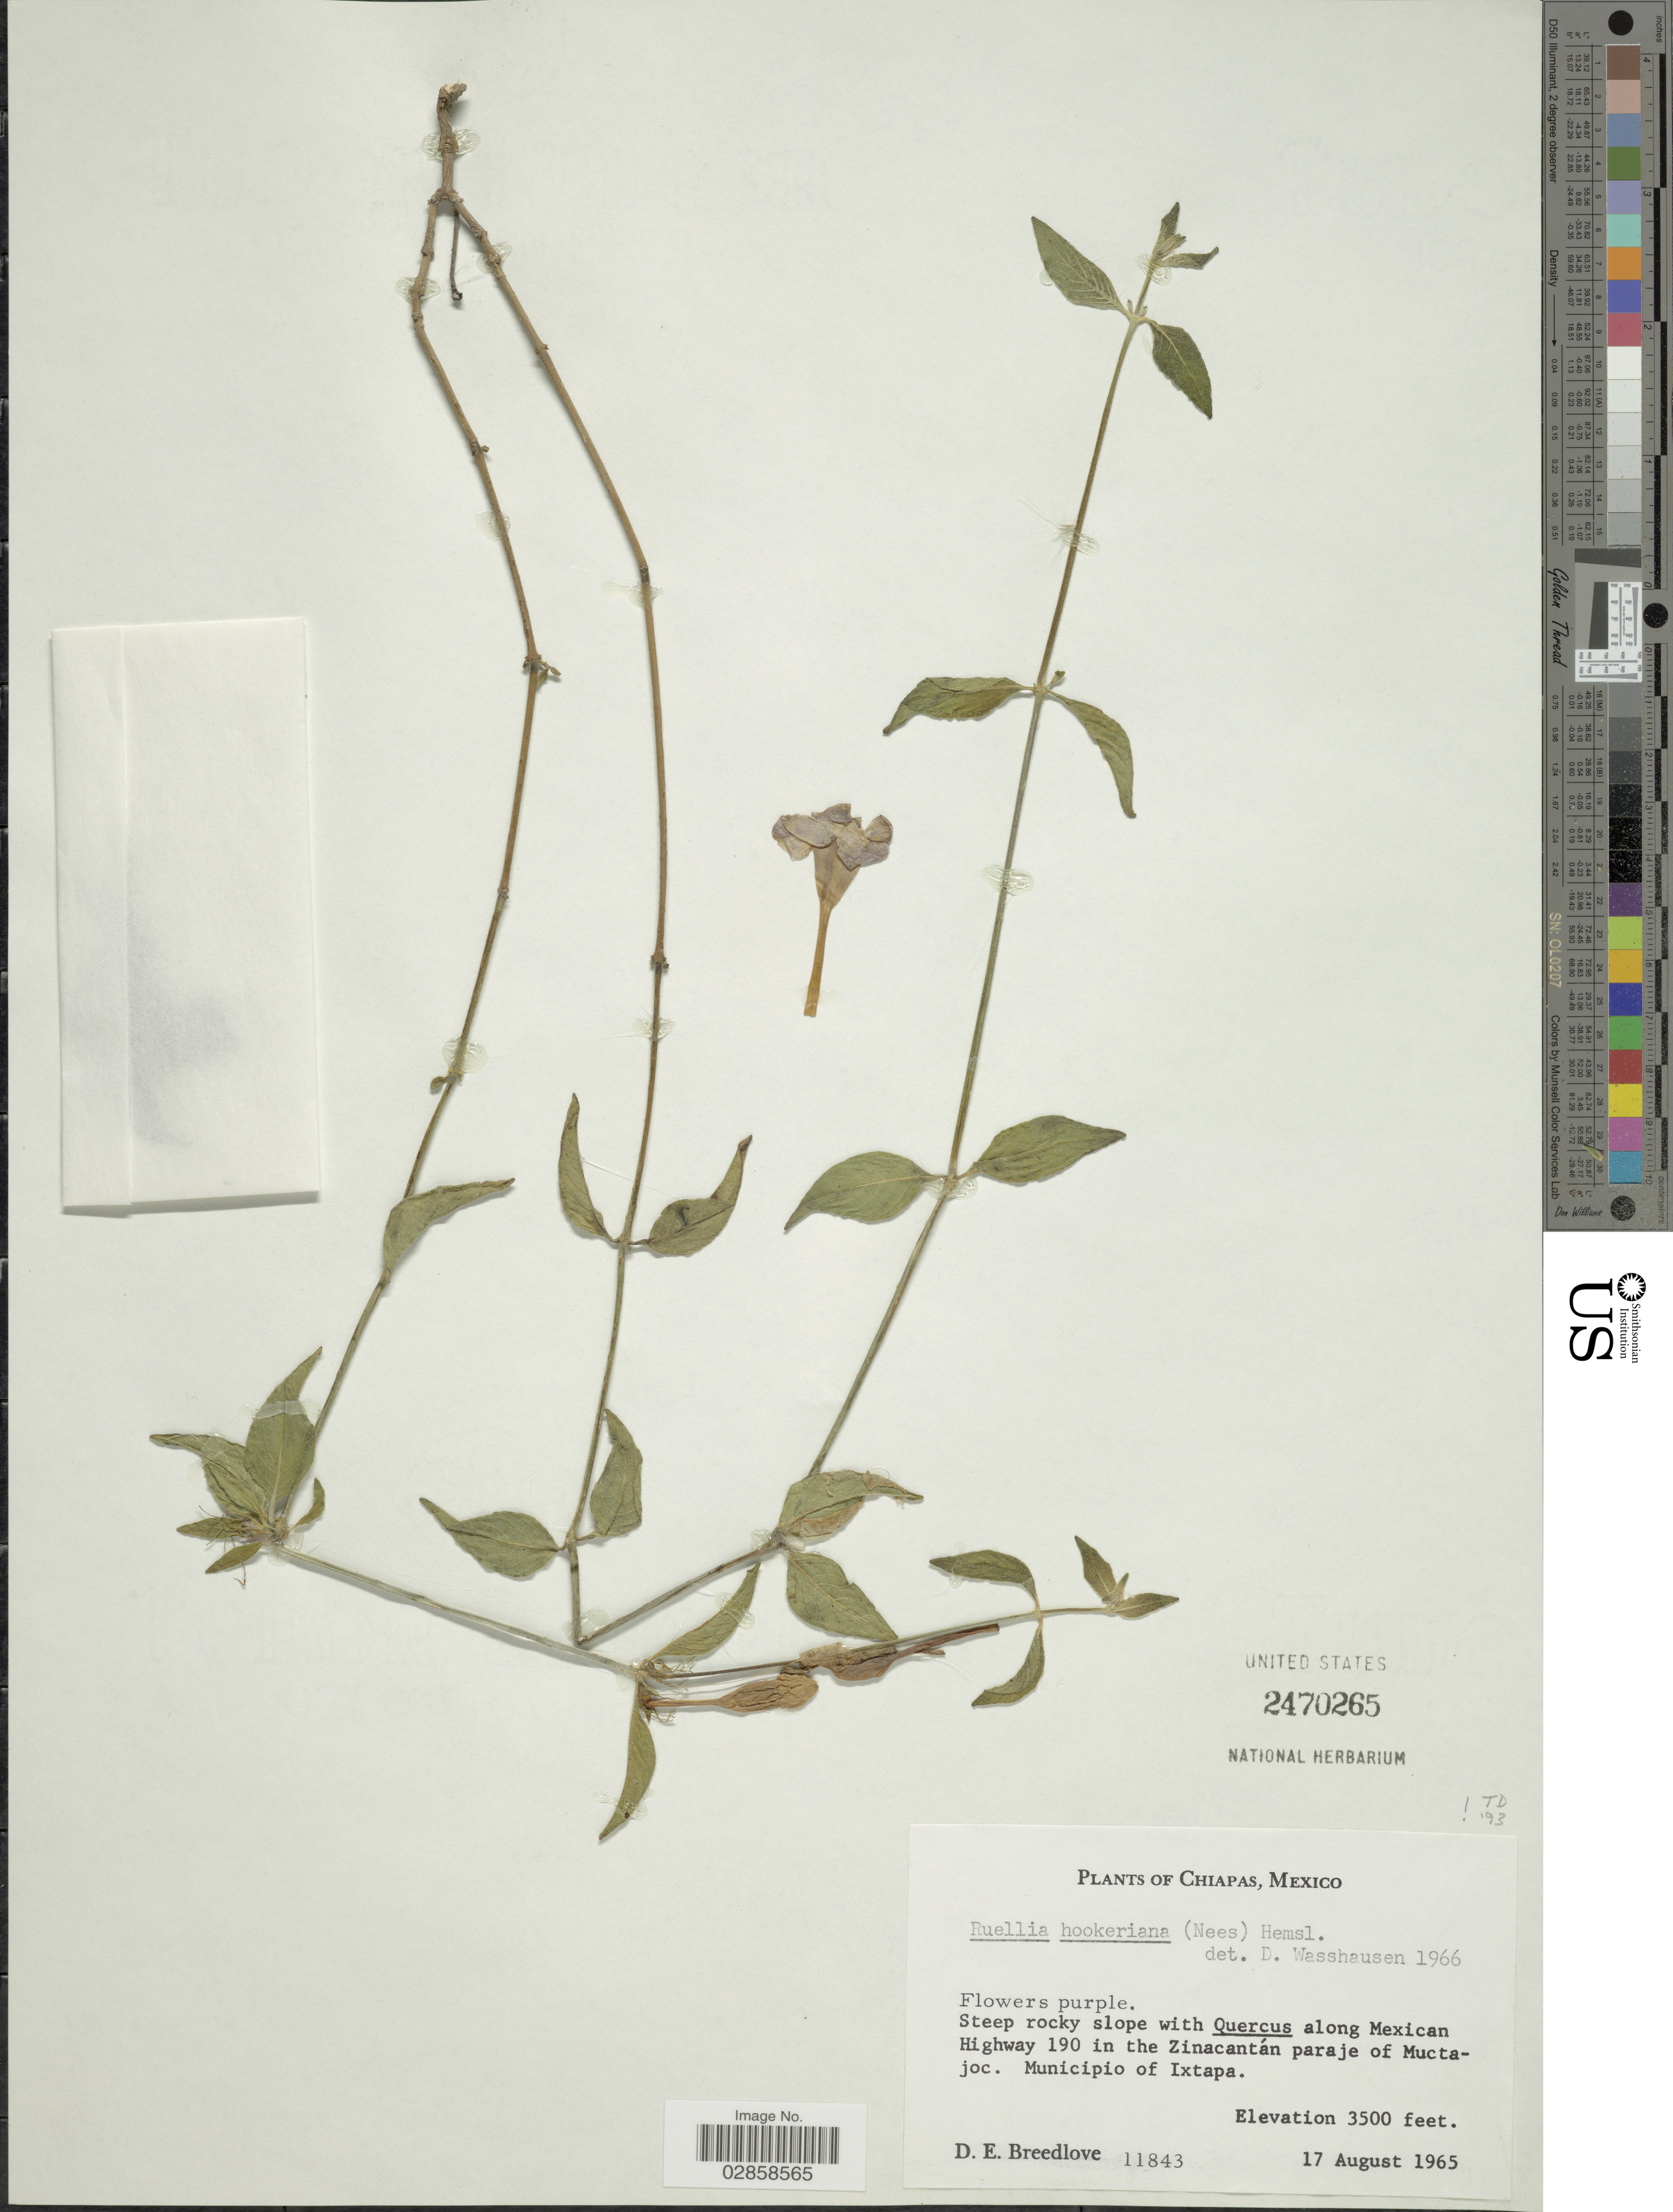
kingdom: Plantae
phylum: Tracheophyta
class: Magnoliopsida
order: Lamiales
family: Acanthaceae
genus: Ruellia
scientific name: Ruellia hookeriana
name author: (Nees) Hemsl.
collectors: D. E. Breedlove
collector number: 11843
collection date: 1965-08-17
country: Mexico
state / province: Chiapas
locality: Along Mexican Highway 190 in the Zinacantán paraje of Muctajoc. Municipio of Ixtapa.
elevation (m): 1067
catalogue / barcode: US 2470265